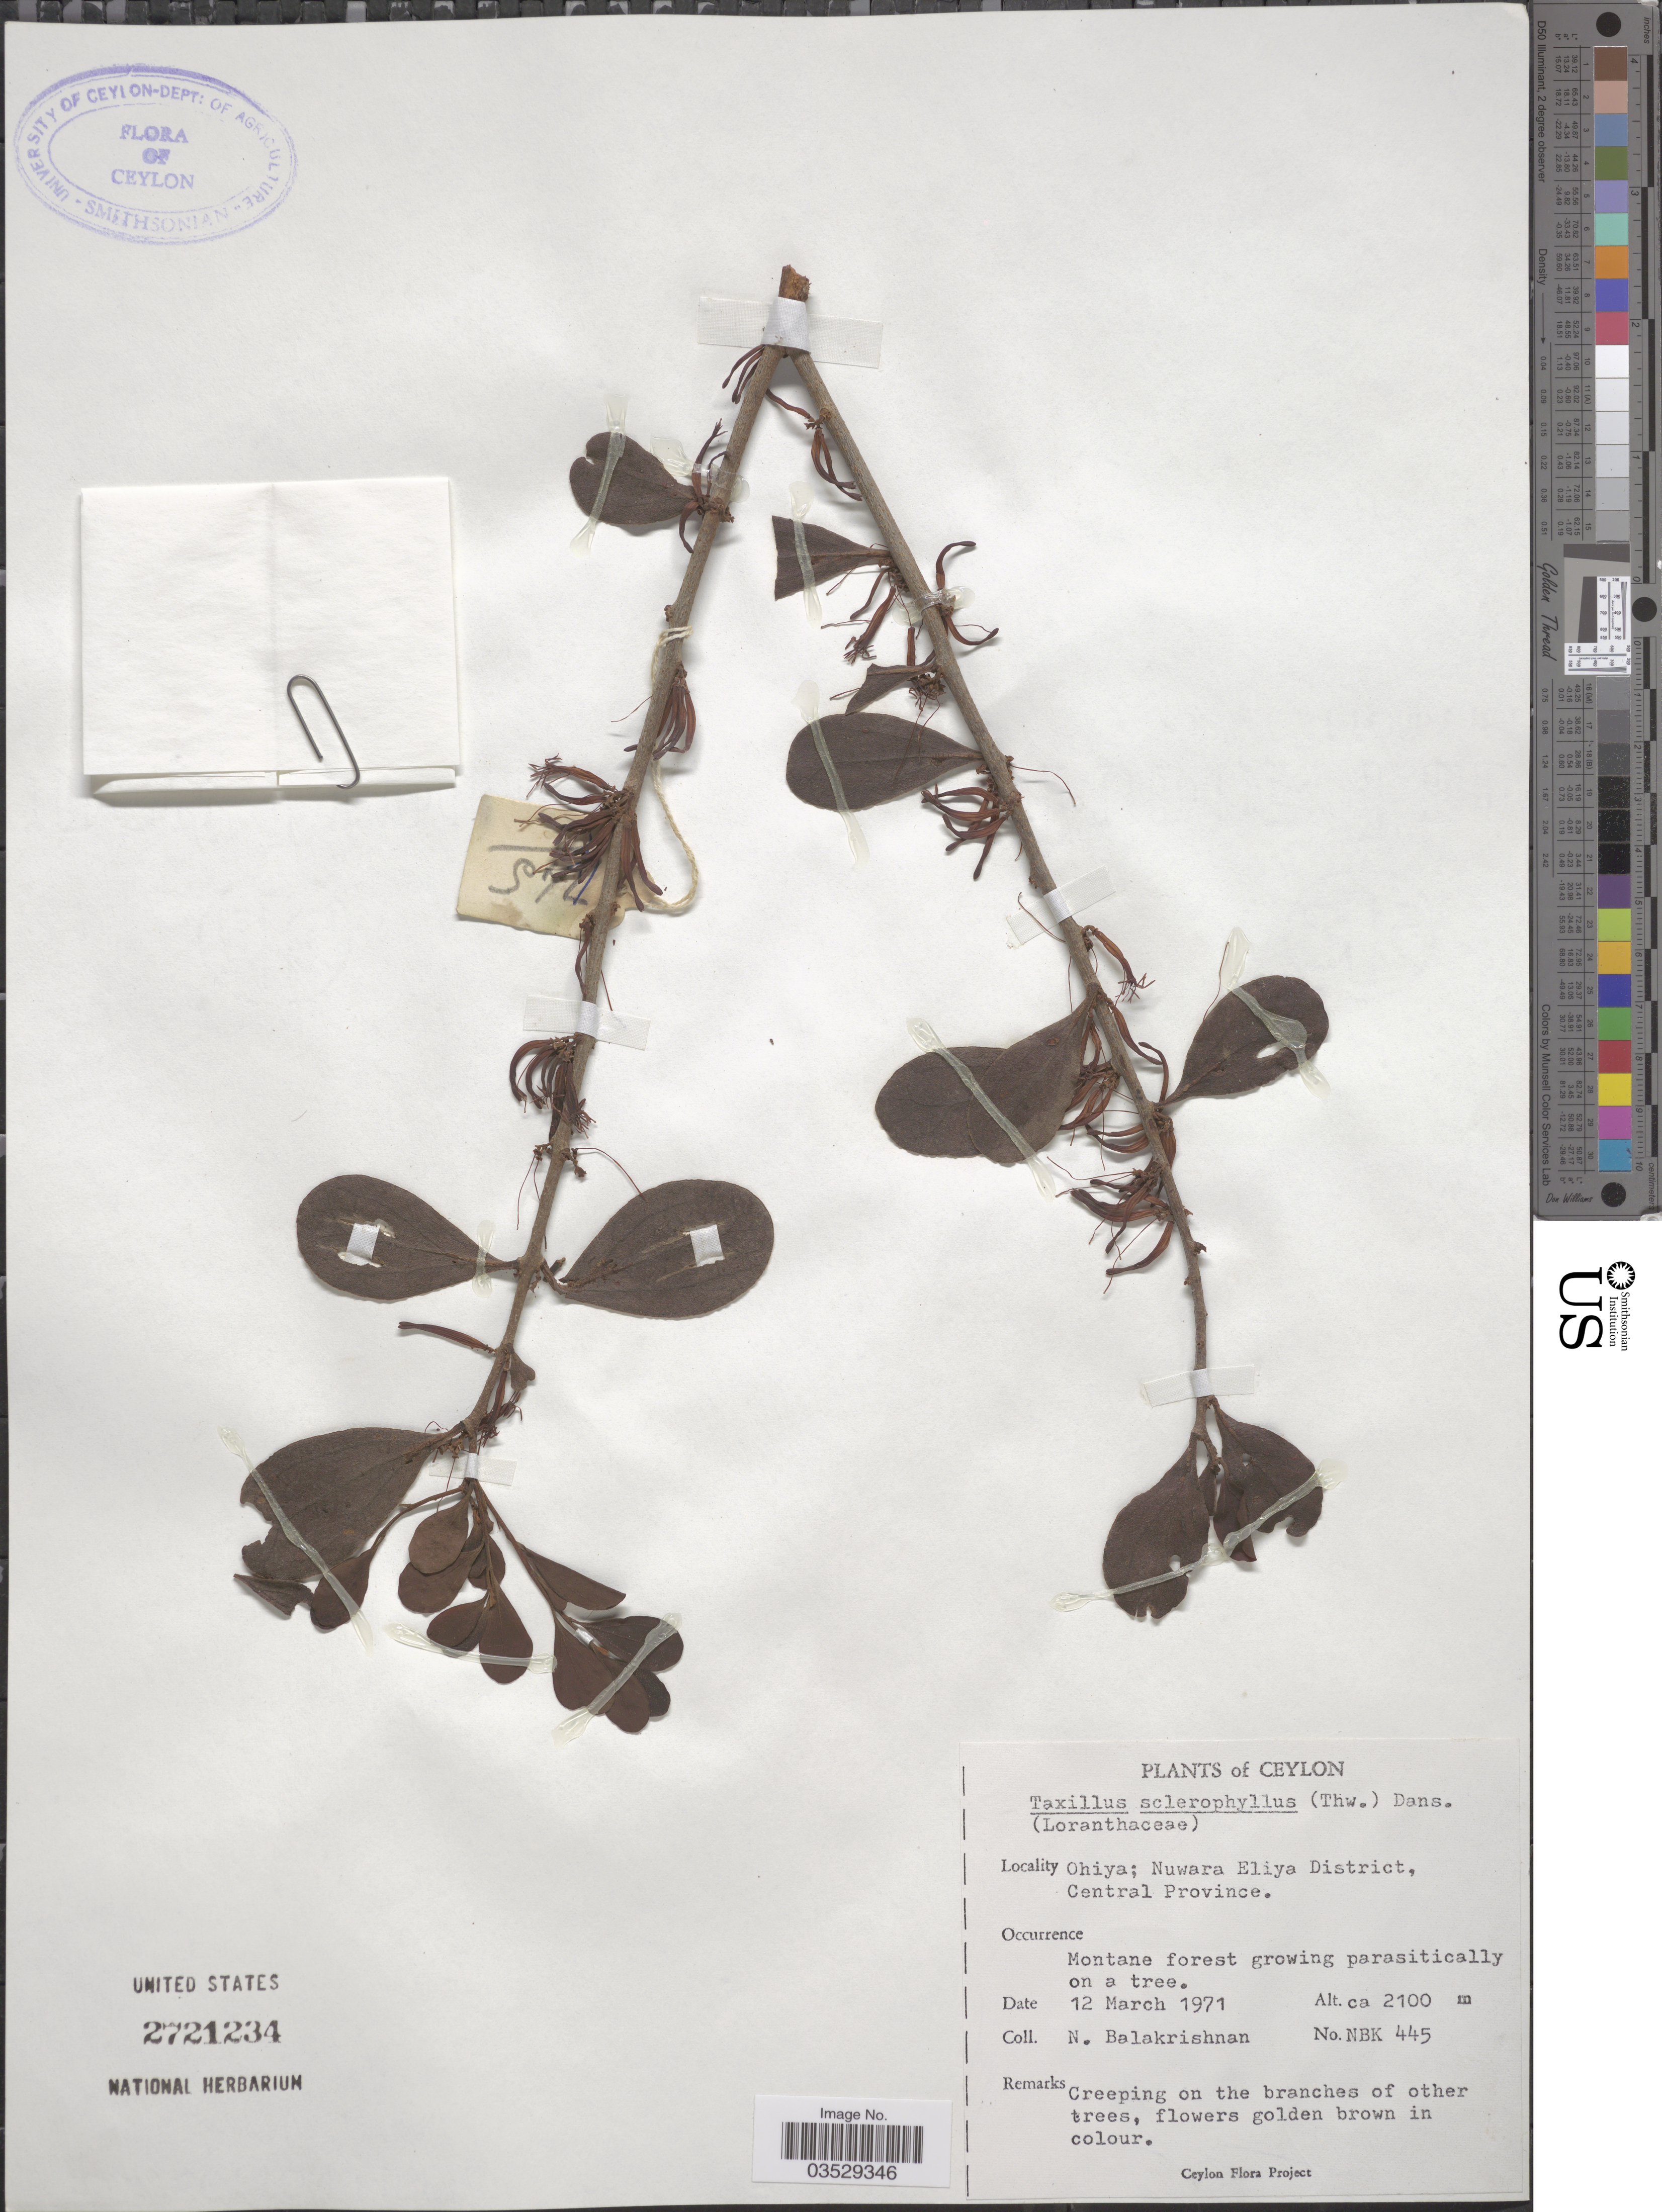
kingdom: Plantae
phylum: Tracheophyta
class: Magnoliopsida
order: Santalales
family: Loranthaceae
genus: Taxillus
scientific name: Taxillus sclerophyllus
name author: Danser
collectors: N. Balakrishnan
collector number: NBK445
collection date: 1971-03-12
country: Sri Lanka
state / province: Central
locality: Ceylon. Ohiya; Nuwara Eliya District.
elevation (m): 2100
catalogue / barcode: US 2721234